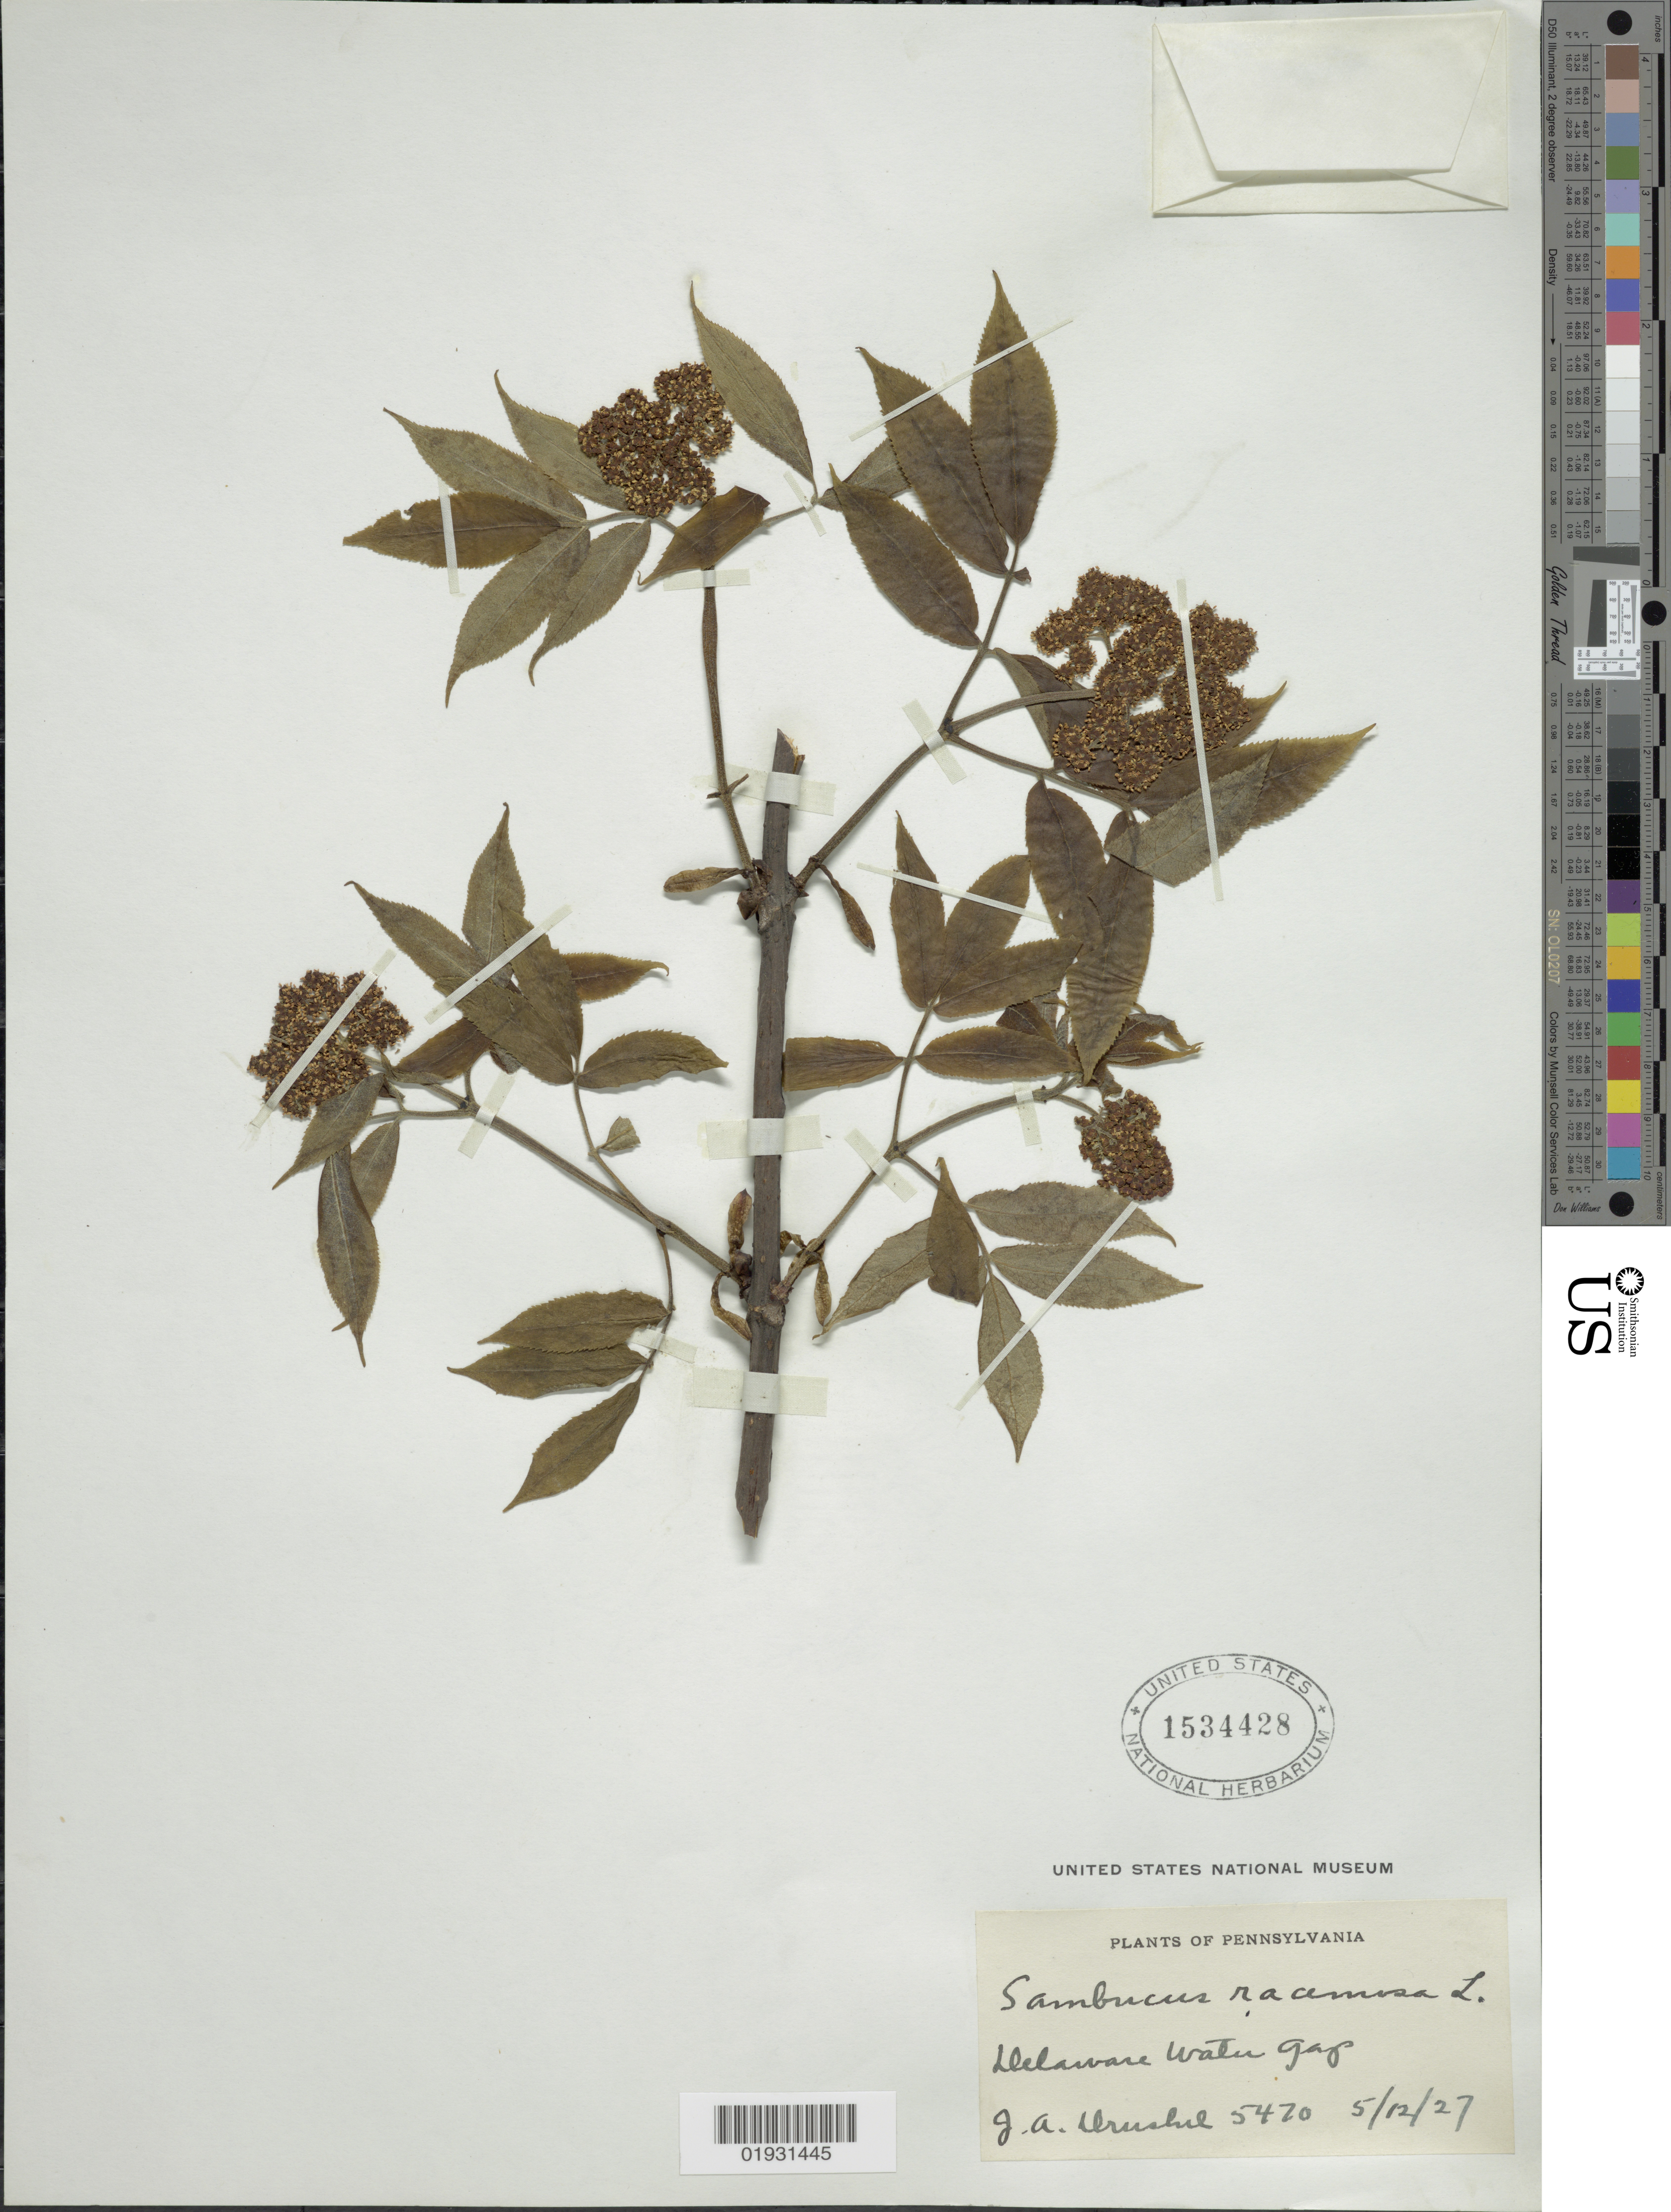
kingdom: Plantae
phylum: Tracheophyta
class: Magnoliopsida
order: Dipsacales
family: Viburnaceae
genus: Sambucus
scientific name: Sambucus racemosa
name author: L.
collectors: J. A. Drushel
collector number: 5470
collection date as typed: Transcribed d/m/y: 12/5/27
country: United States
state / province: Pennsylvania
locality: Delaware Watu Gap.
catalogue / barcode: US 1534428